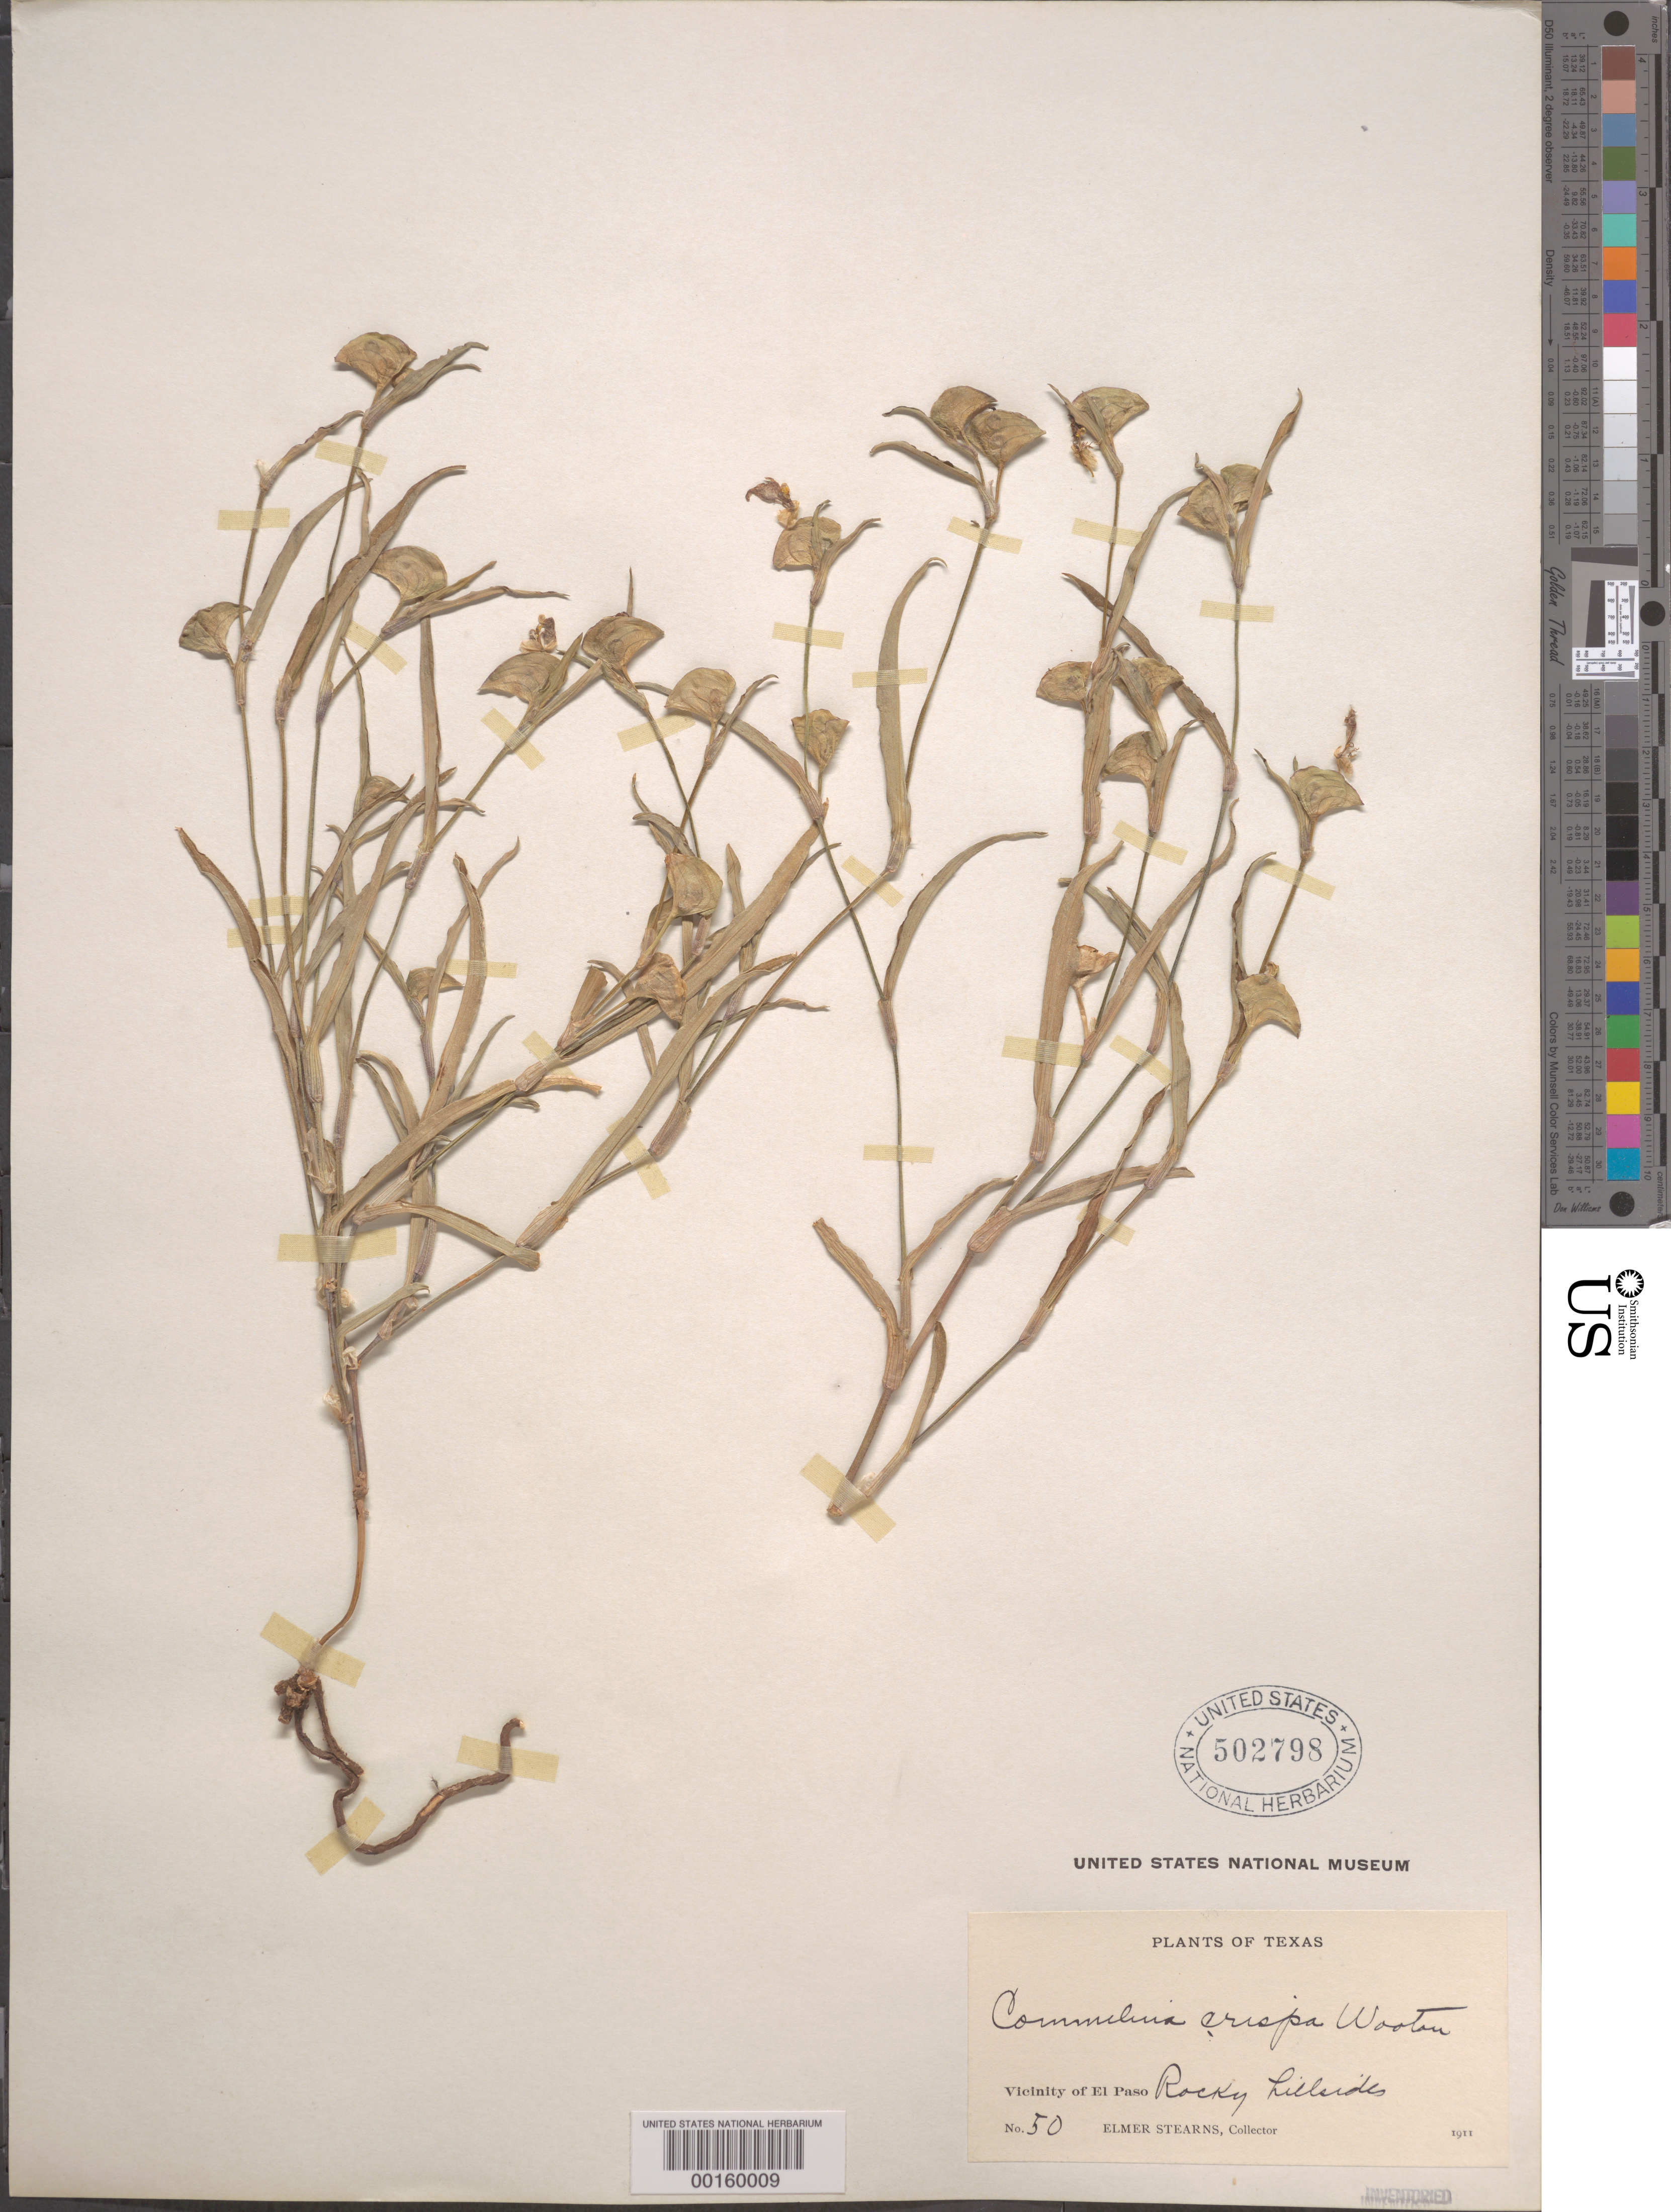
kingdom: Plantae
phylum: Tracheophyta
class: Liliopsida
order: Commelinales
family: Commelinaceae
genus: Commelina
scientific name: Commelina erecta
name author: L.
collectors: E. Stearns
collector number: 50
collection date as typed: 1911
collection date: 1911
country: United States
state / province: Texas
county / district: El Paso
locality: El Paso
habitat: Rocky hillsides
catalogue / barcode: US 502798